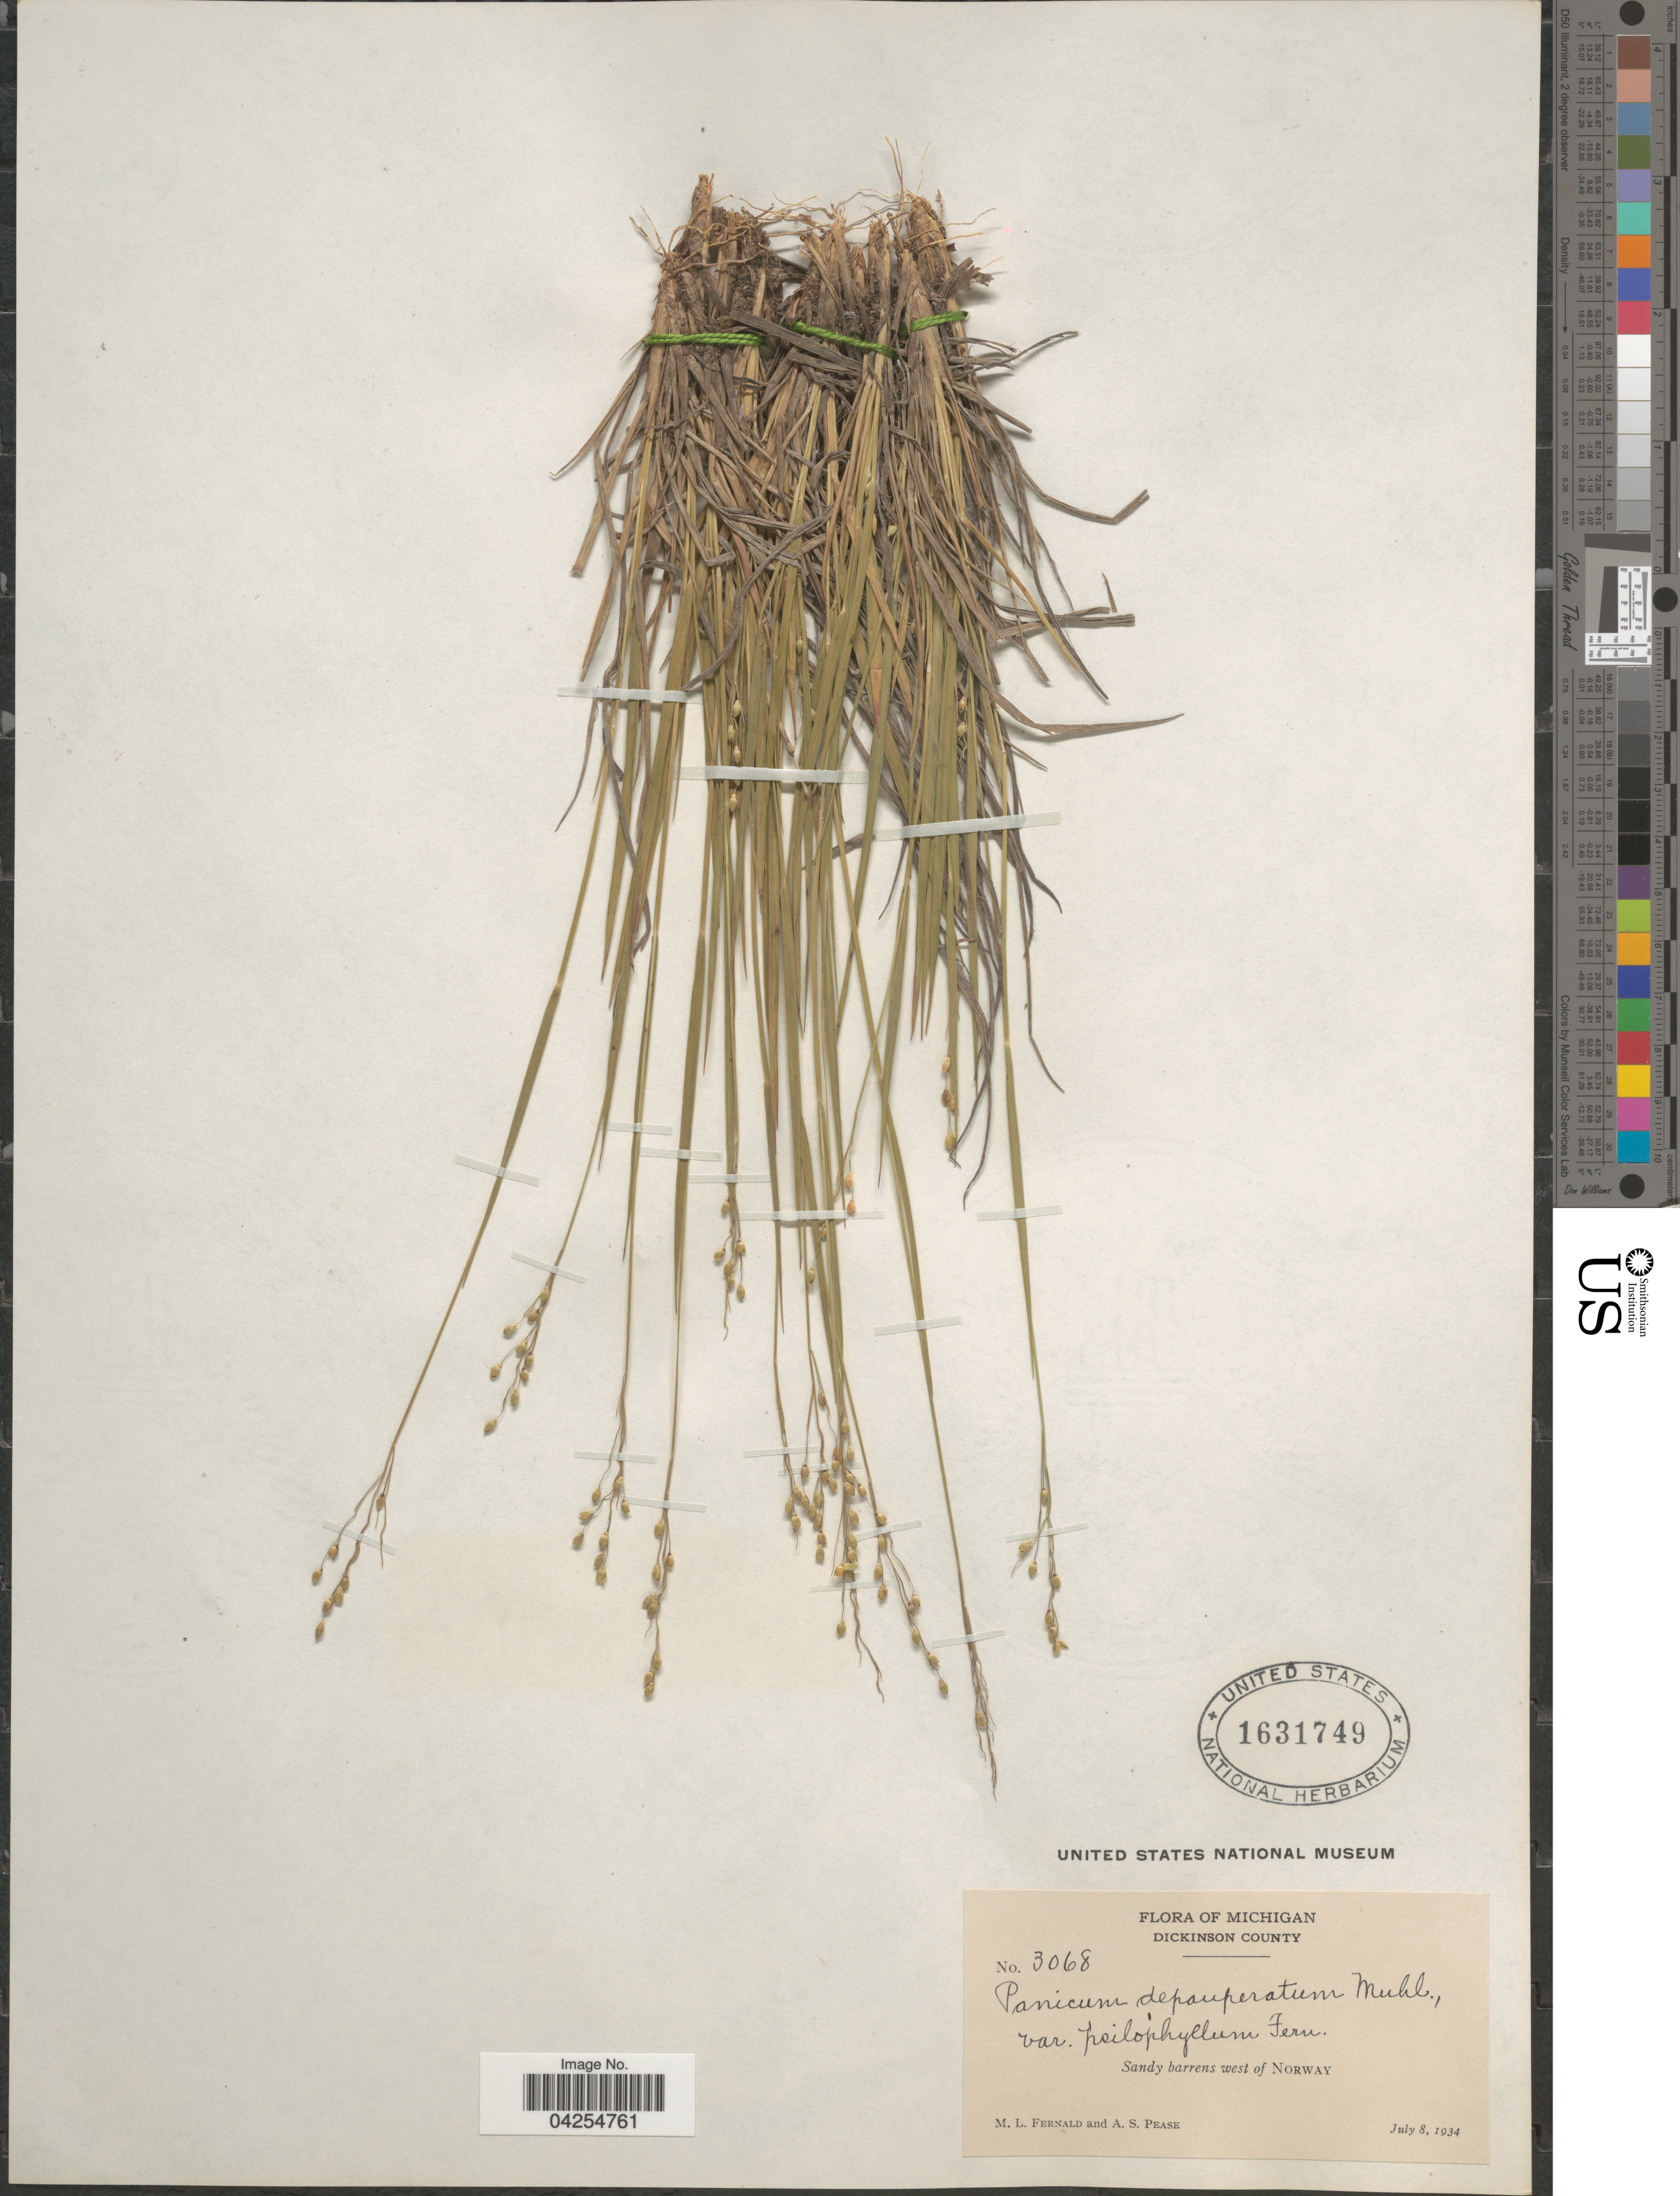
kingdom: Plantae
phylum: Tracheophyta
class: Liliopsida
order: Poales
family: Poaceae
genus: Dichanthelium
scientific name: Dichanthelium depauperatum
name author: (Muhl.) Gould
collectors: M. L. Fernald & A. S. Pease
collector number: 3068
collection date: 1934-07-08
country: United States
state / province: Michigan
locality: Dickinson County. Sandy barrens west of Norway.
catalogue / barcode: US 1631749